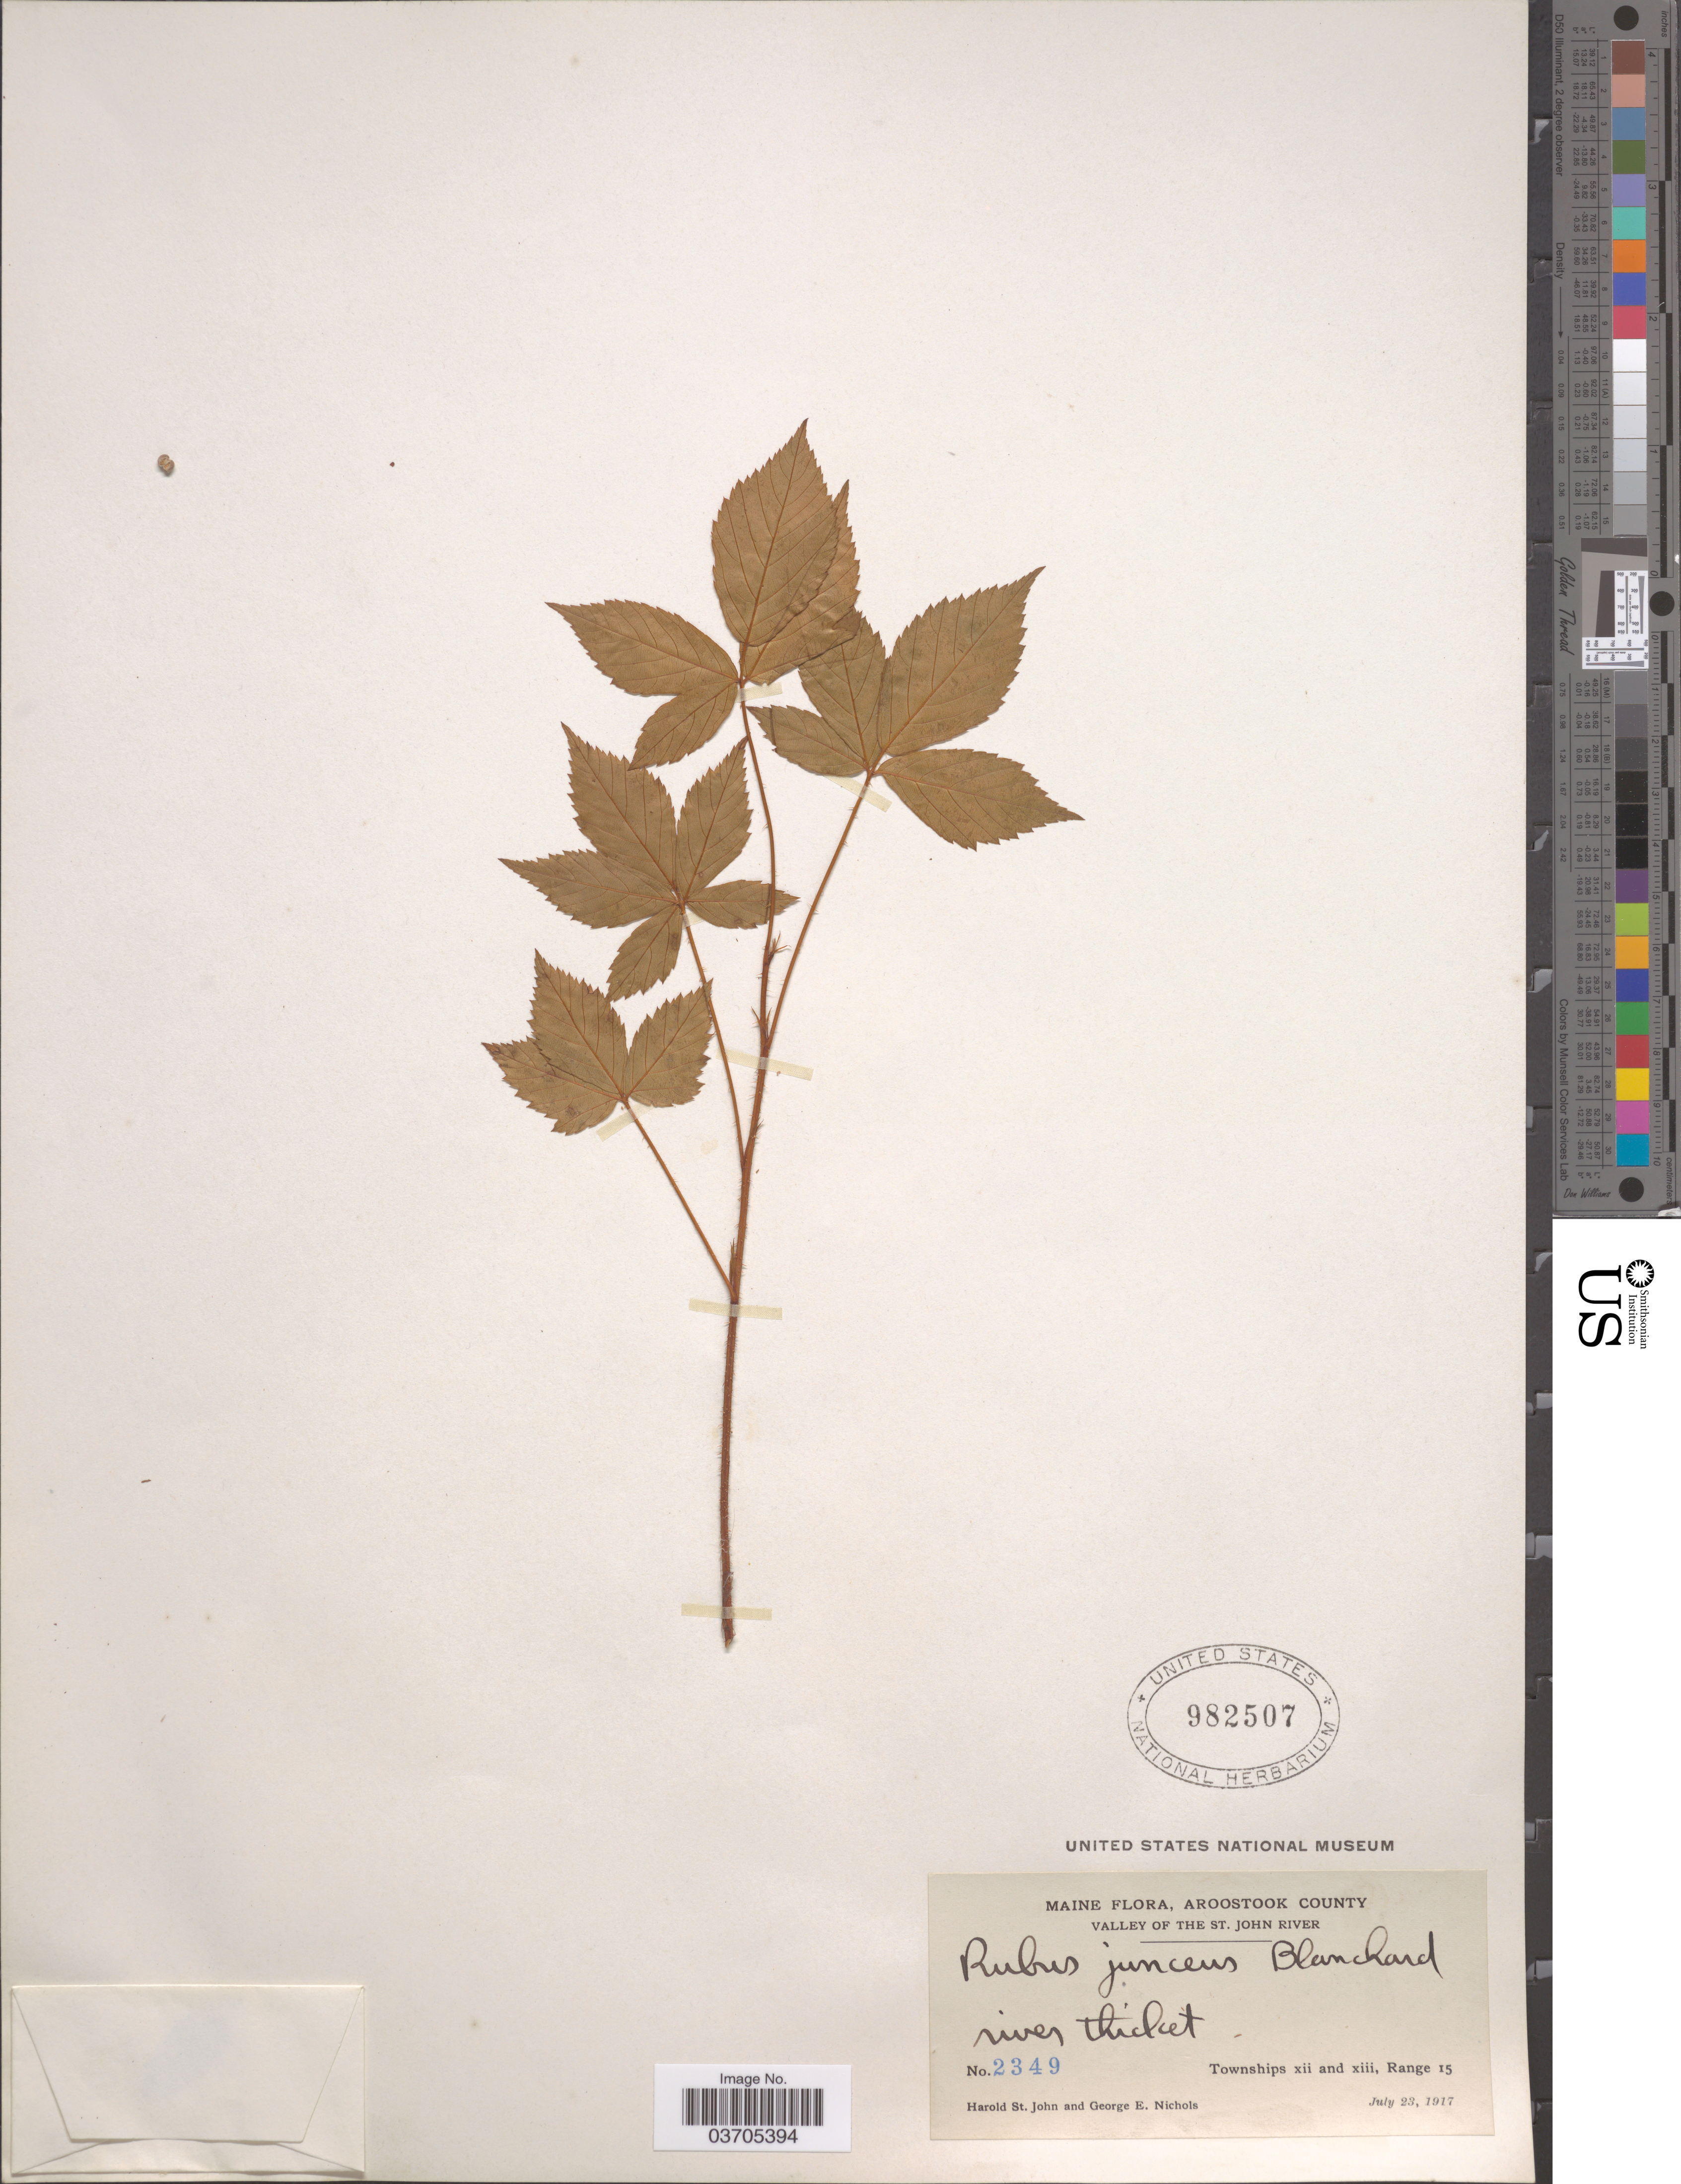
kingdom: Plantae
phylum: Tracheophyta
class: Magnoliopsida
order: Rosales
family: Rosaceae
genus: Rubus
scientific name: Rubus junceus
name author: Blanch.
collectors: H. St. John & G. E. Nichols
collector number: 2349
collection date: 1917-07-23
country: United States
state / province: Maine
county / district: Aroostook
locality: Valley of the St. John River. River thicket. Townships xii and xiii, Range 15.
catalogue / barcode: US 982507